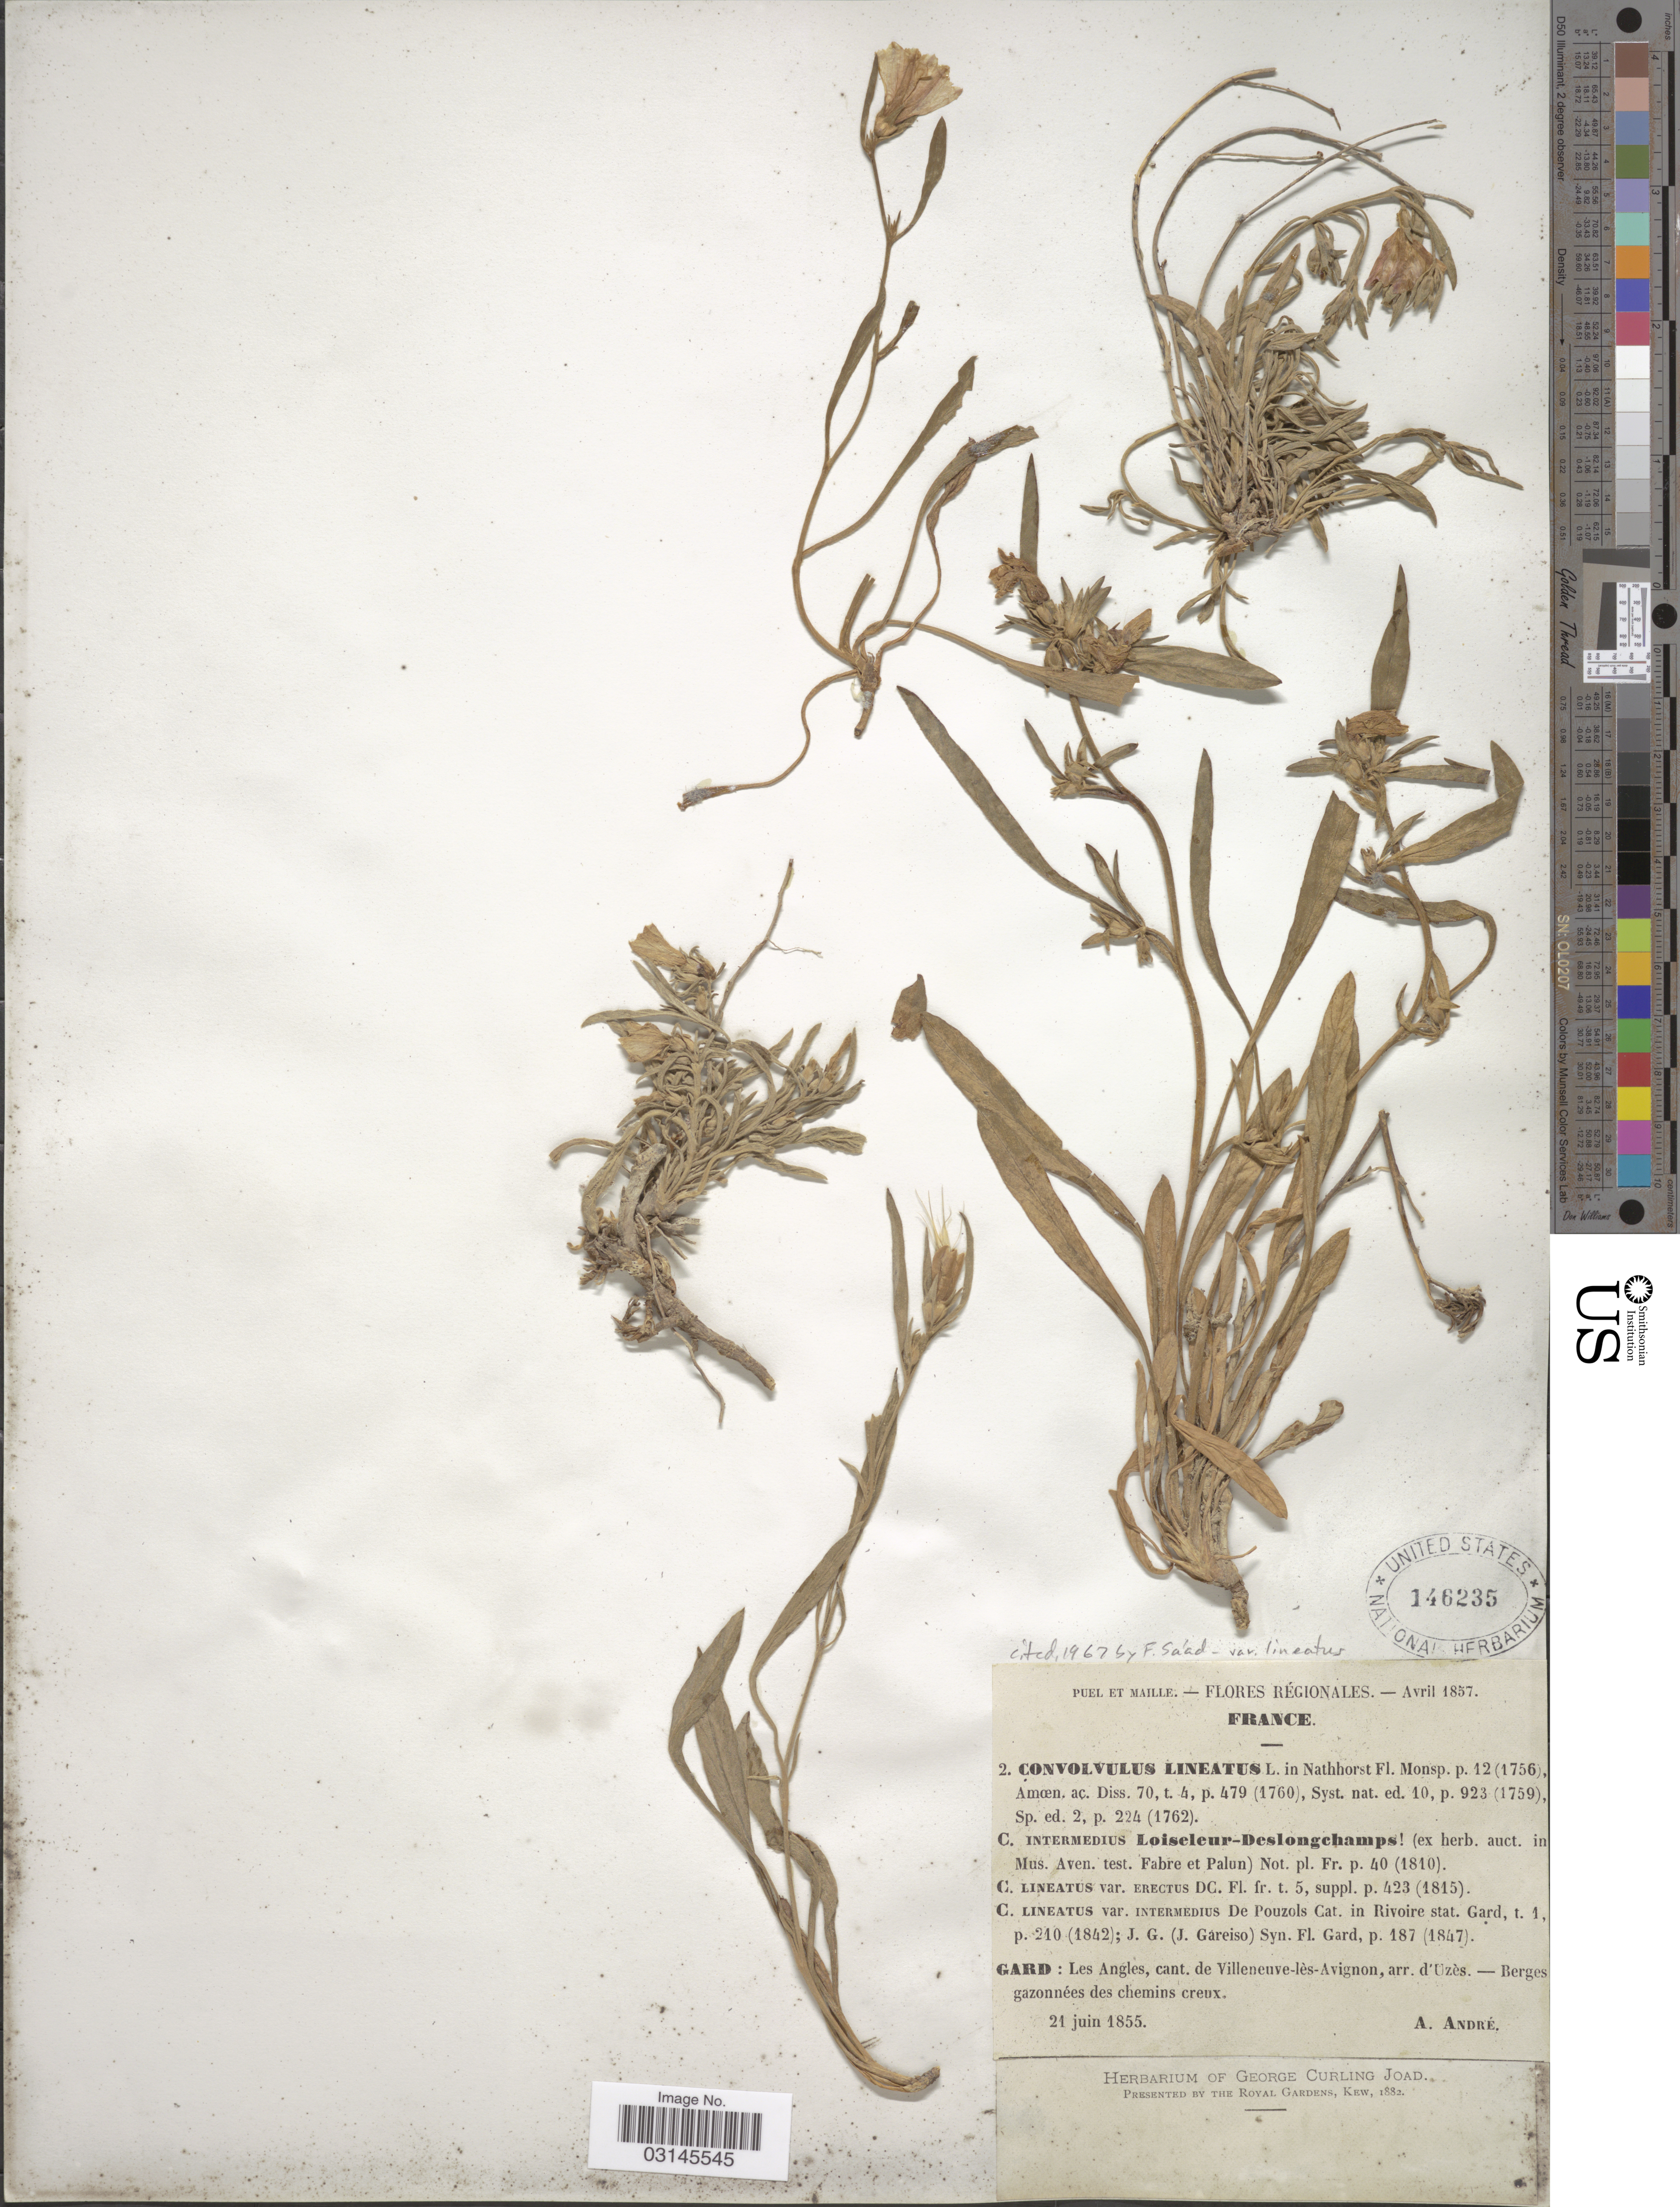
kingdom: Plantae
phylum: Tracheophyta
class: Magnoliopsida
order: Solanales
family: Convolvulaceae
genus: Convolvulus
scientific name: Convolvulus lineatus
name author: L.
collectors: A. André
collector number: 2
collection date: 1855-06-21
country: France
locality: Régionales. Gard: Les Angles, cant. de Villeneuve-lès-Avignon, arr. d'Uzès.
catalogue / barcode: US 146235